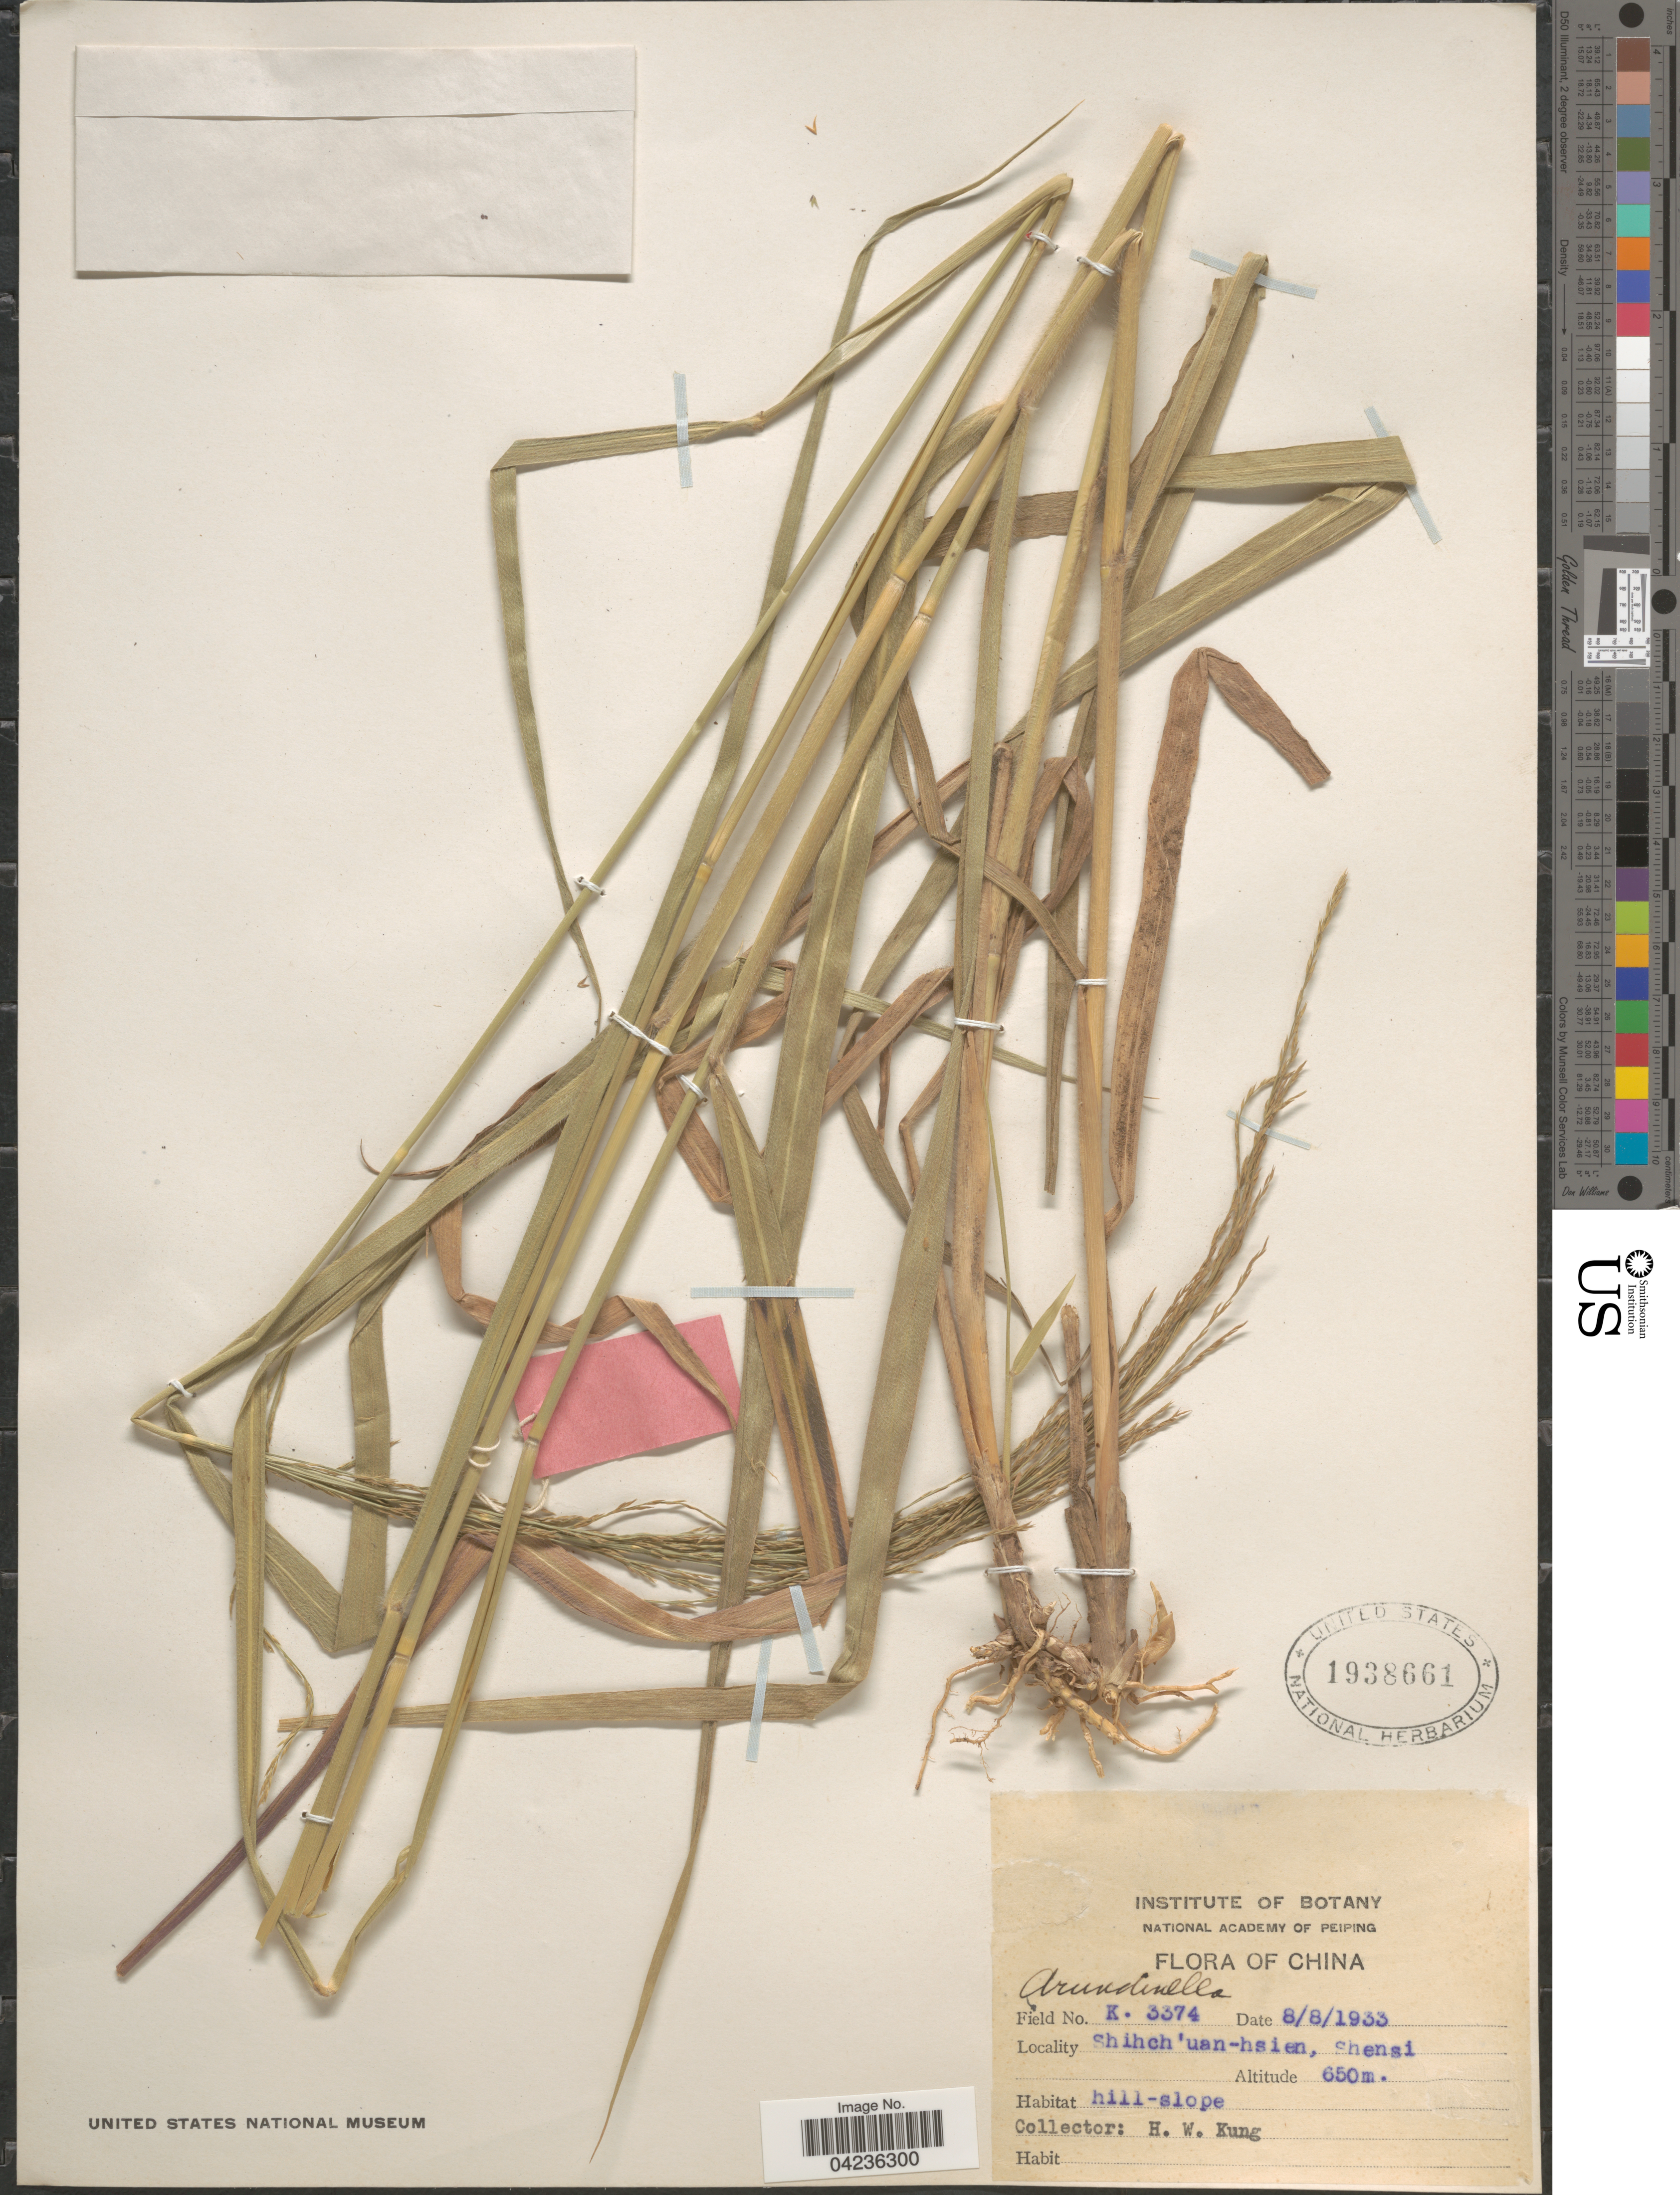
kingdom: Plantae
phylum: Tracheophyta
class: Liliopsida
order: Poales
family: Poaceae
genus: Arundinella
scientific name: Arundinella sp.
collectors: H. Kung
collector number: K.3374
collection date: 1933-08-08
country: China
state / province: Shaanxi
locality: Shihch'uan-hsien, Shensi.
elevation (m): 650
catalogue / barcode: US 1938661